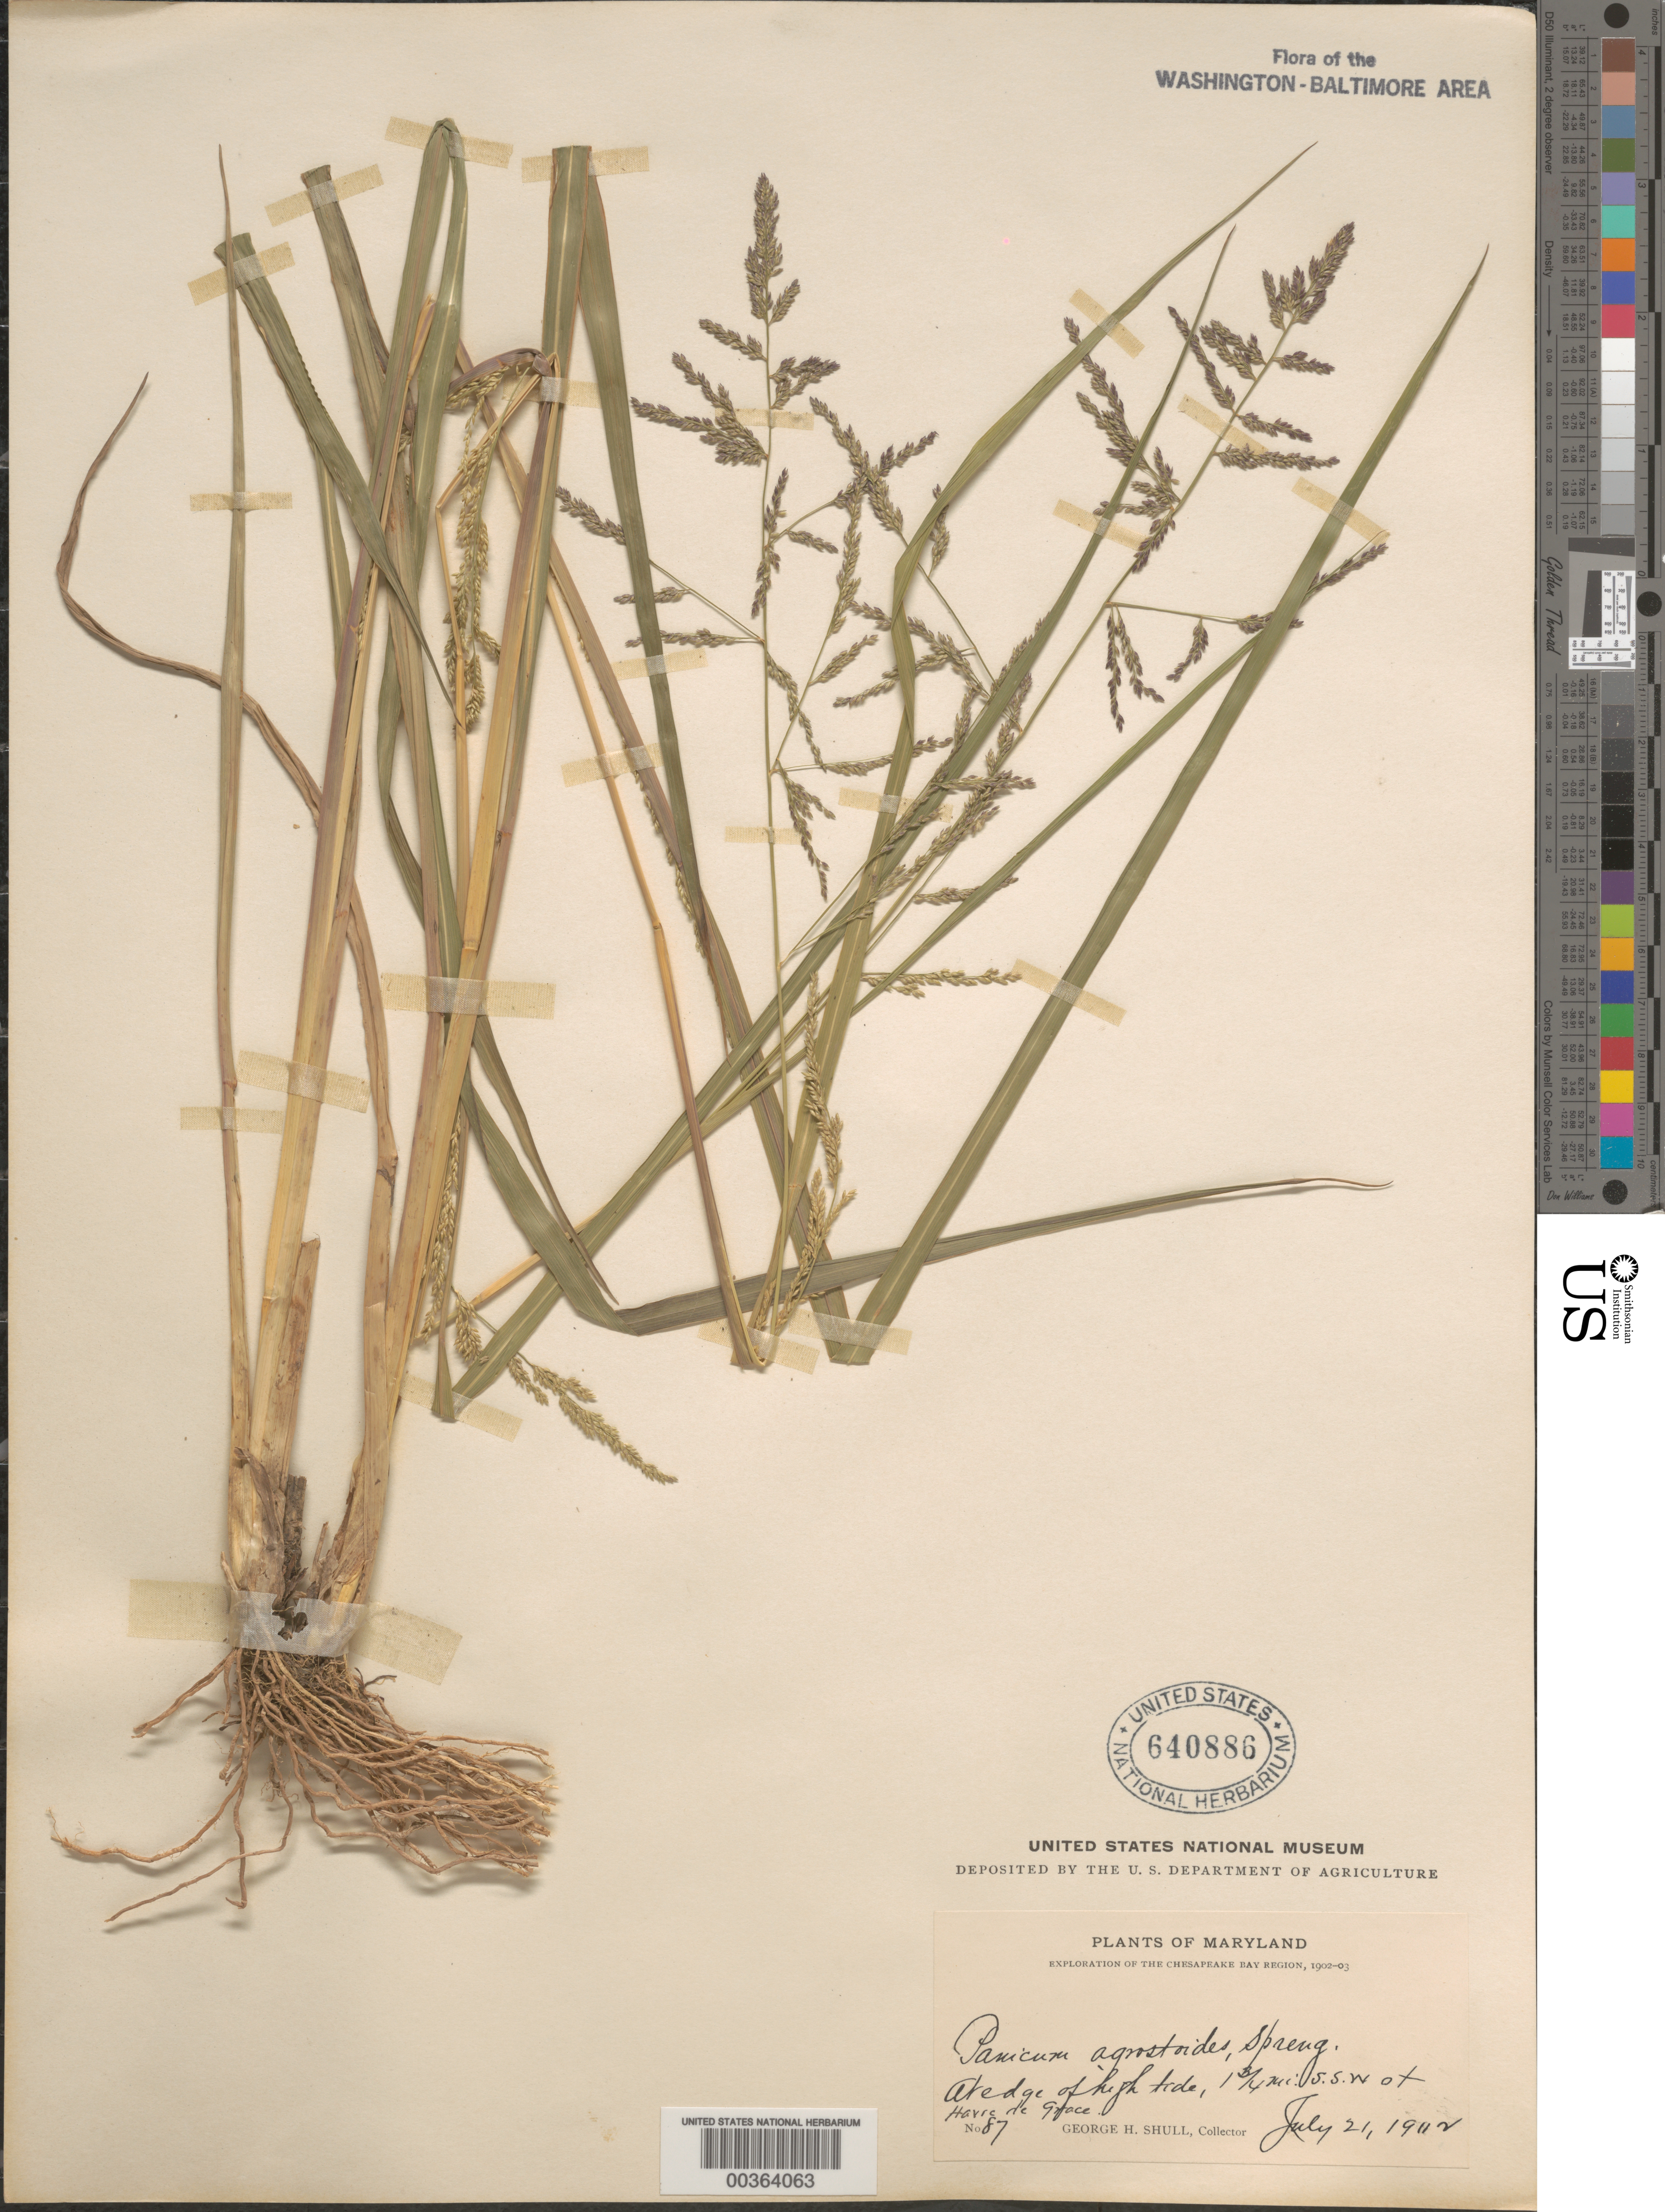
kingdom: Plantae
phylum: Tracheophyta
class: Liliopsida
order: Poales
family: Poaceae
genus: Coleataenia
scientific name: Coleataenia rigidula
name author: (Bosc ex Nees) LeBlond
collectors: G. H. Shull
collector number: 87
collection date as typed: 21 Jul 1902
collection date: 1902-07-21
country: United States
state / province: Maryland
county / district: Harford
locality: SSW of Havre De Grace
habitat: Edge of high tide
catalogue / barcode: US 640886